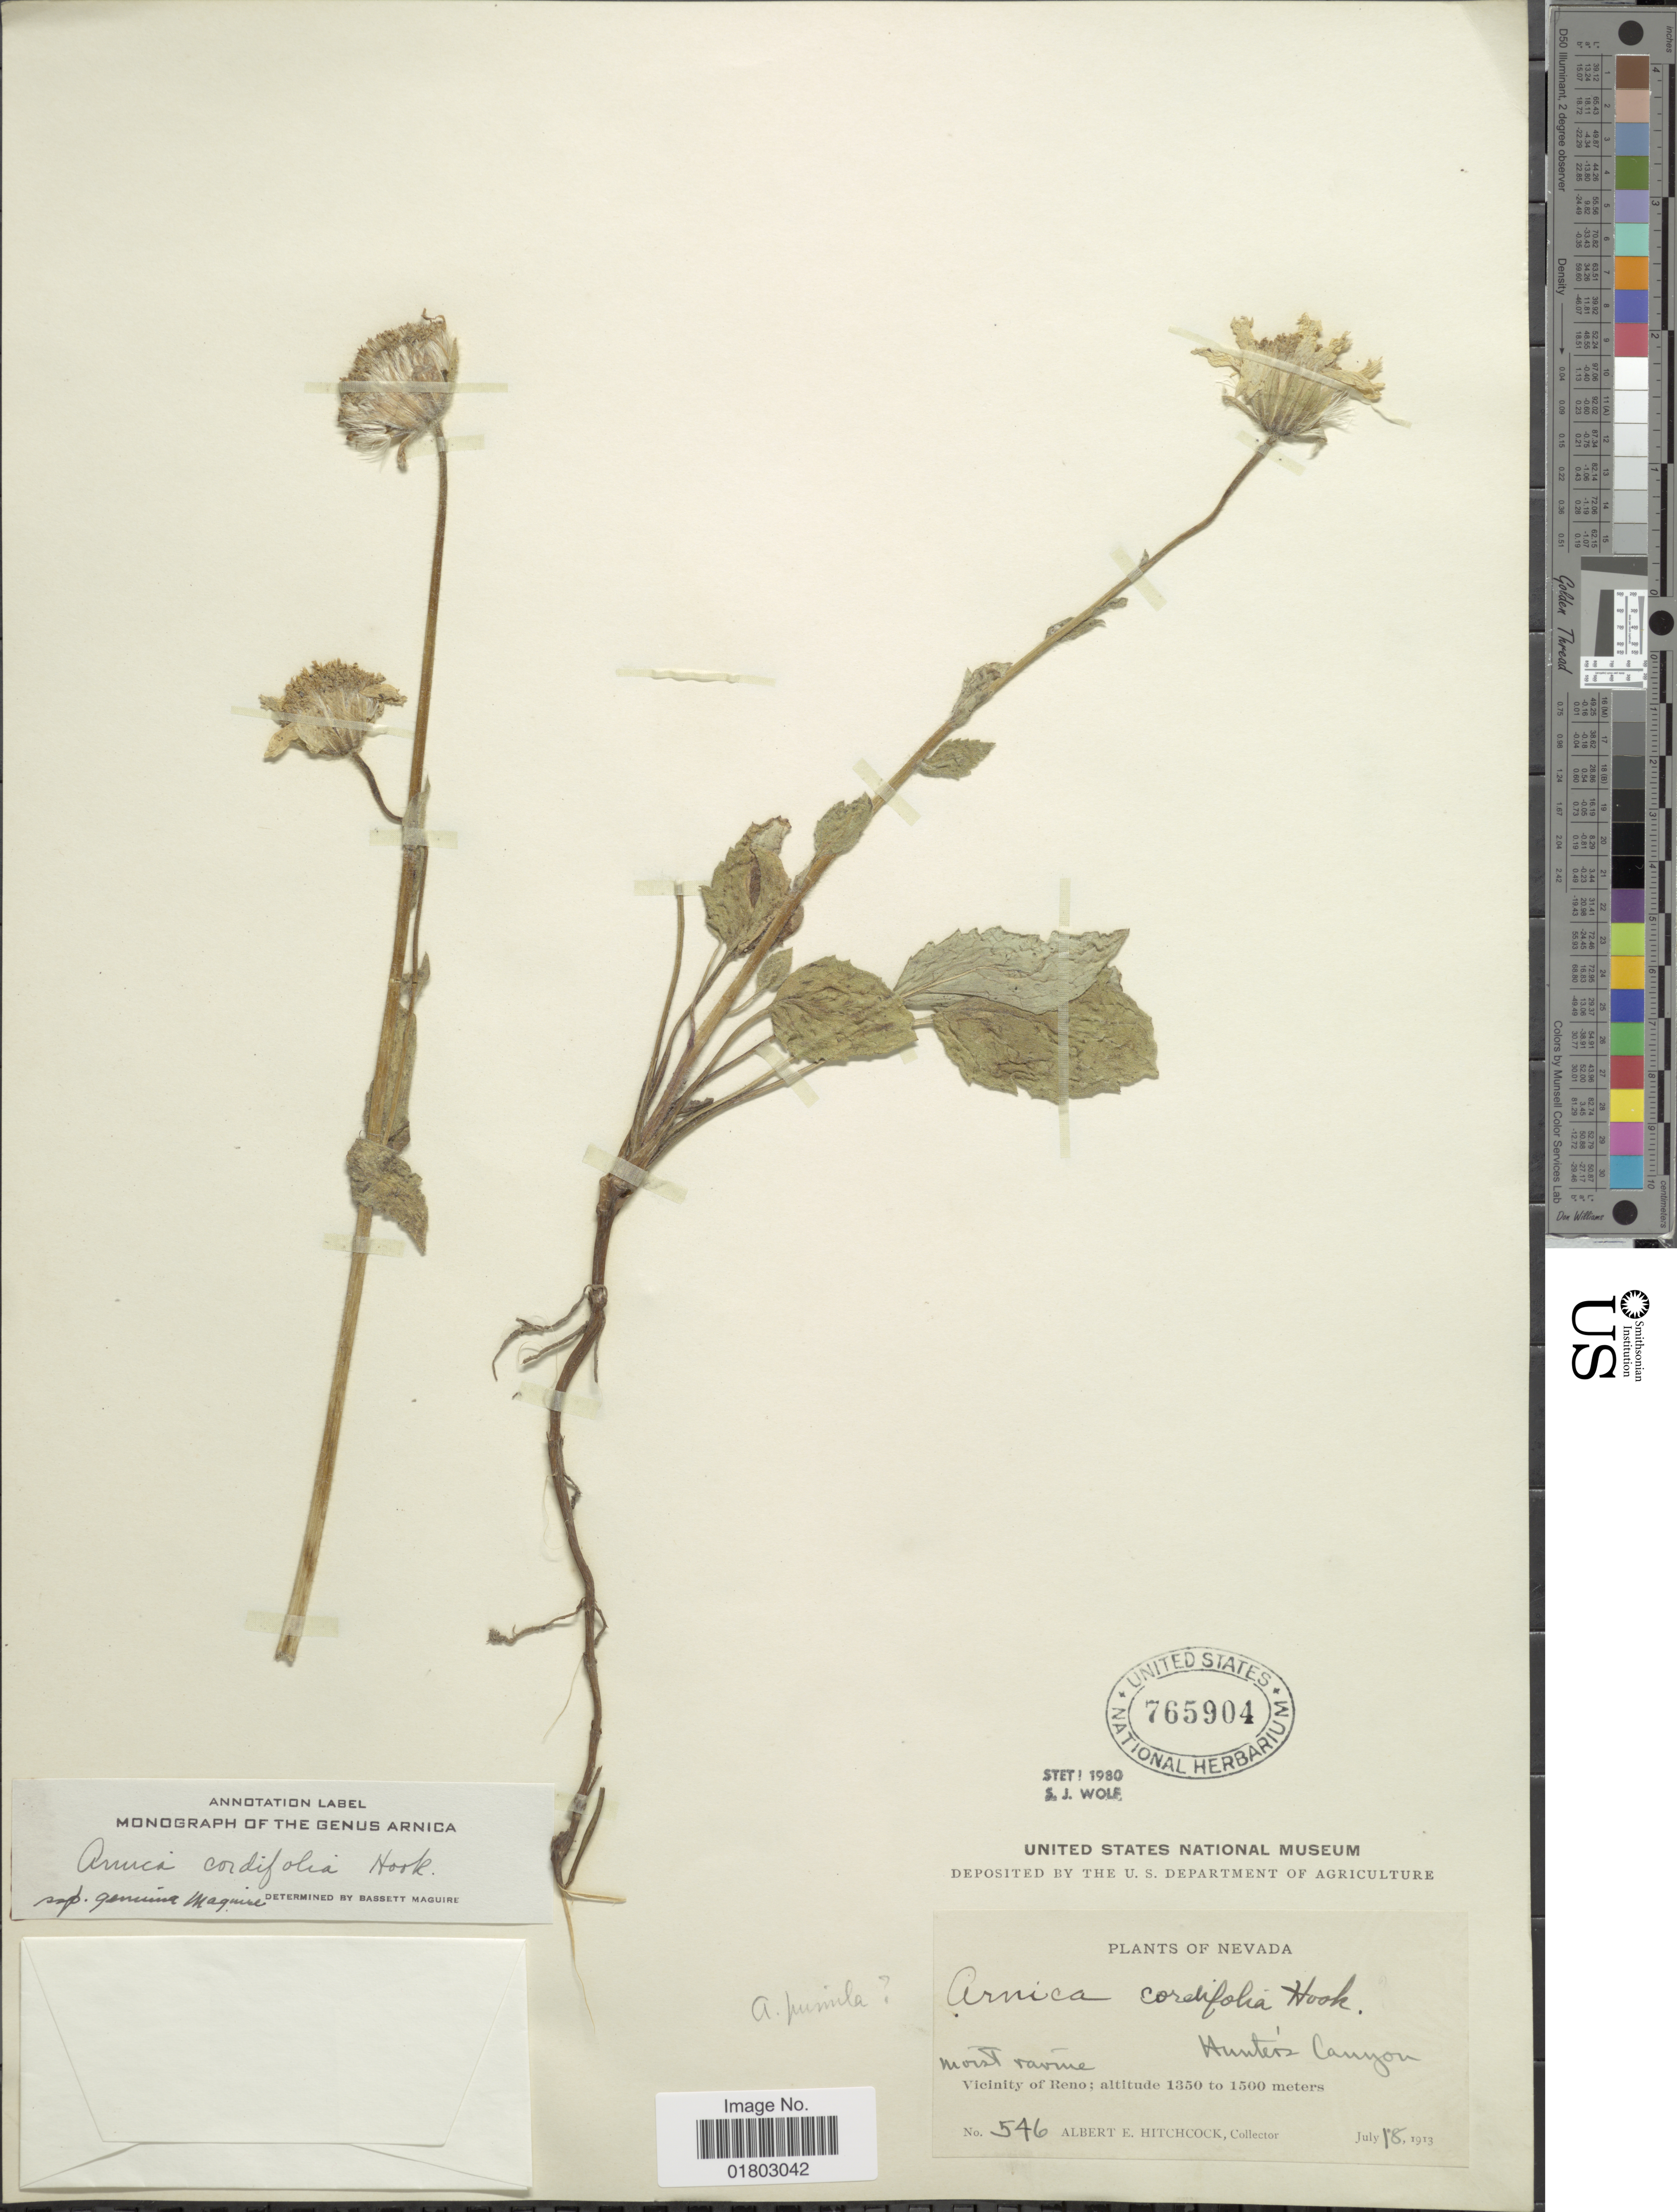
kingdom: Plantae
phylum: Tracheophyta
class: Magnoliopsida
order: Asterales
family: Asteraceae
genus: Arnica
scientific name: Arnica cordifolia subsp. genuina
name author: Maguire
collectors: A. Hitchcock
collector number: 546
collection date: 1913-07-18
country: United States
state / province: Nevada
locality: Moist ravine, Vicinity of Reno, Hunter's Canyon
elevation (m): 1350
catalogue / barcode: US 765904